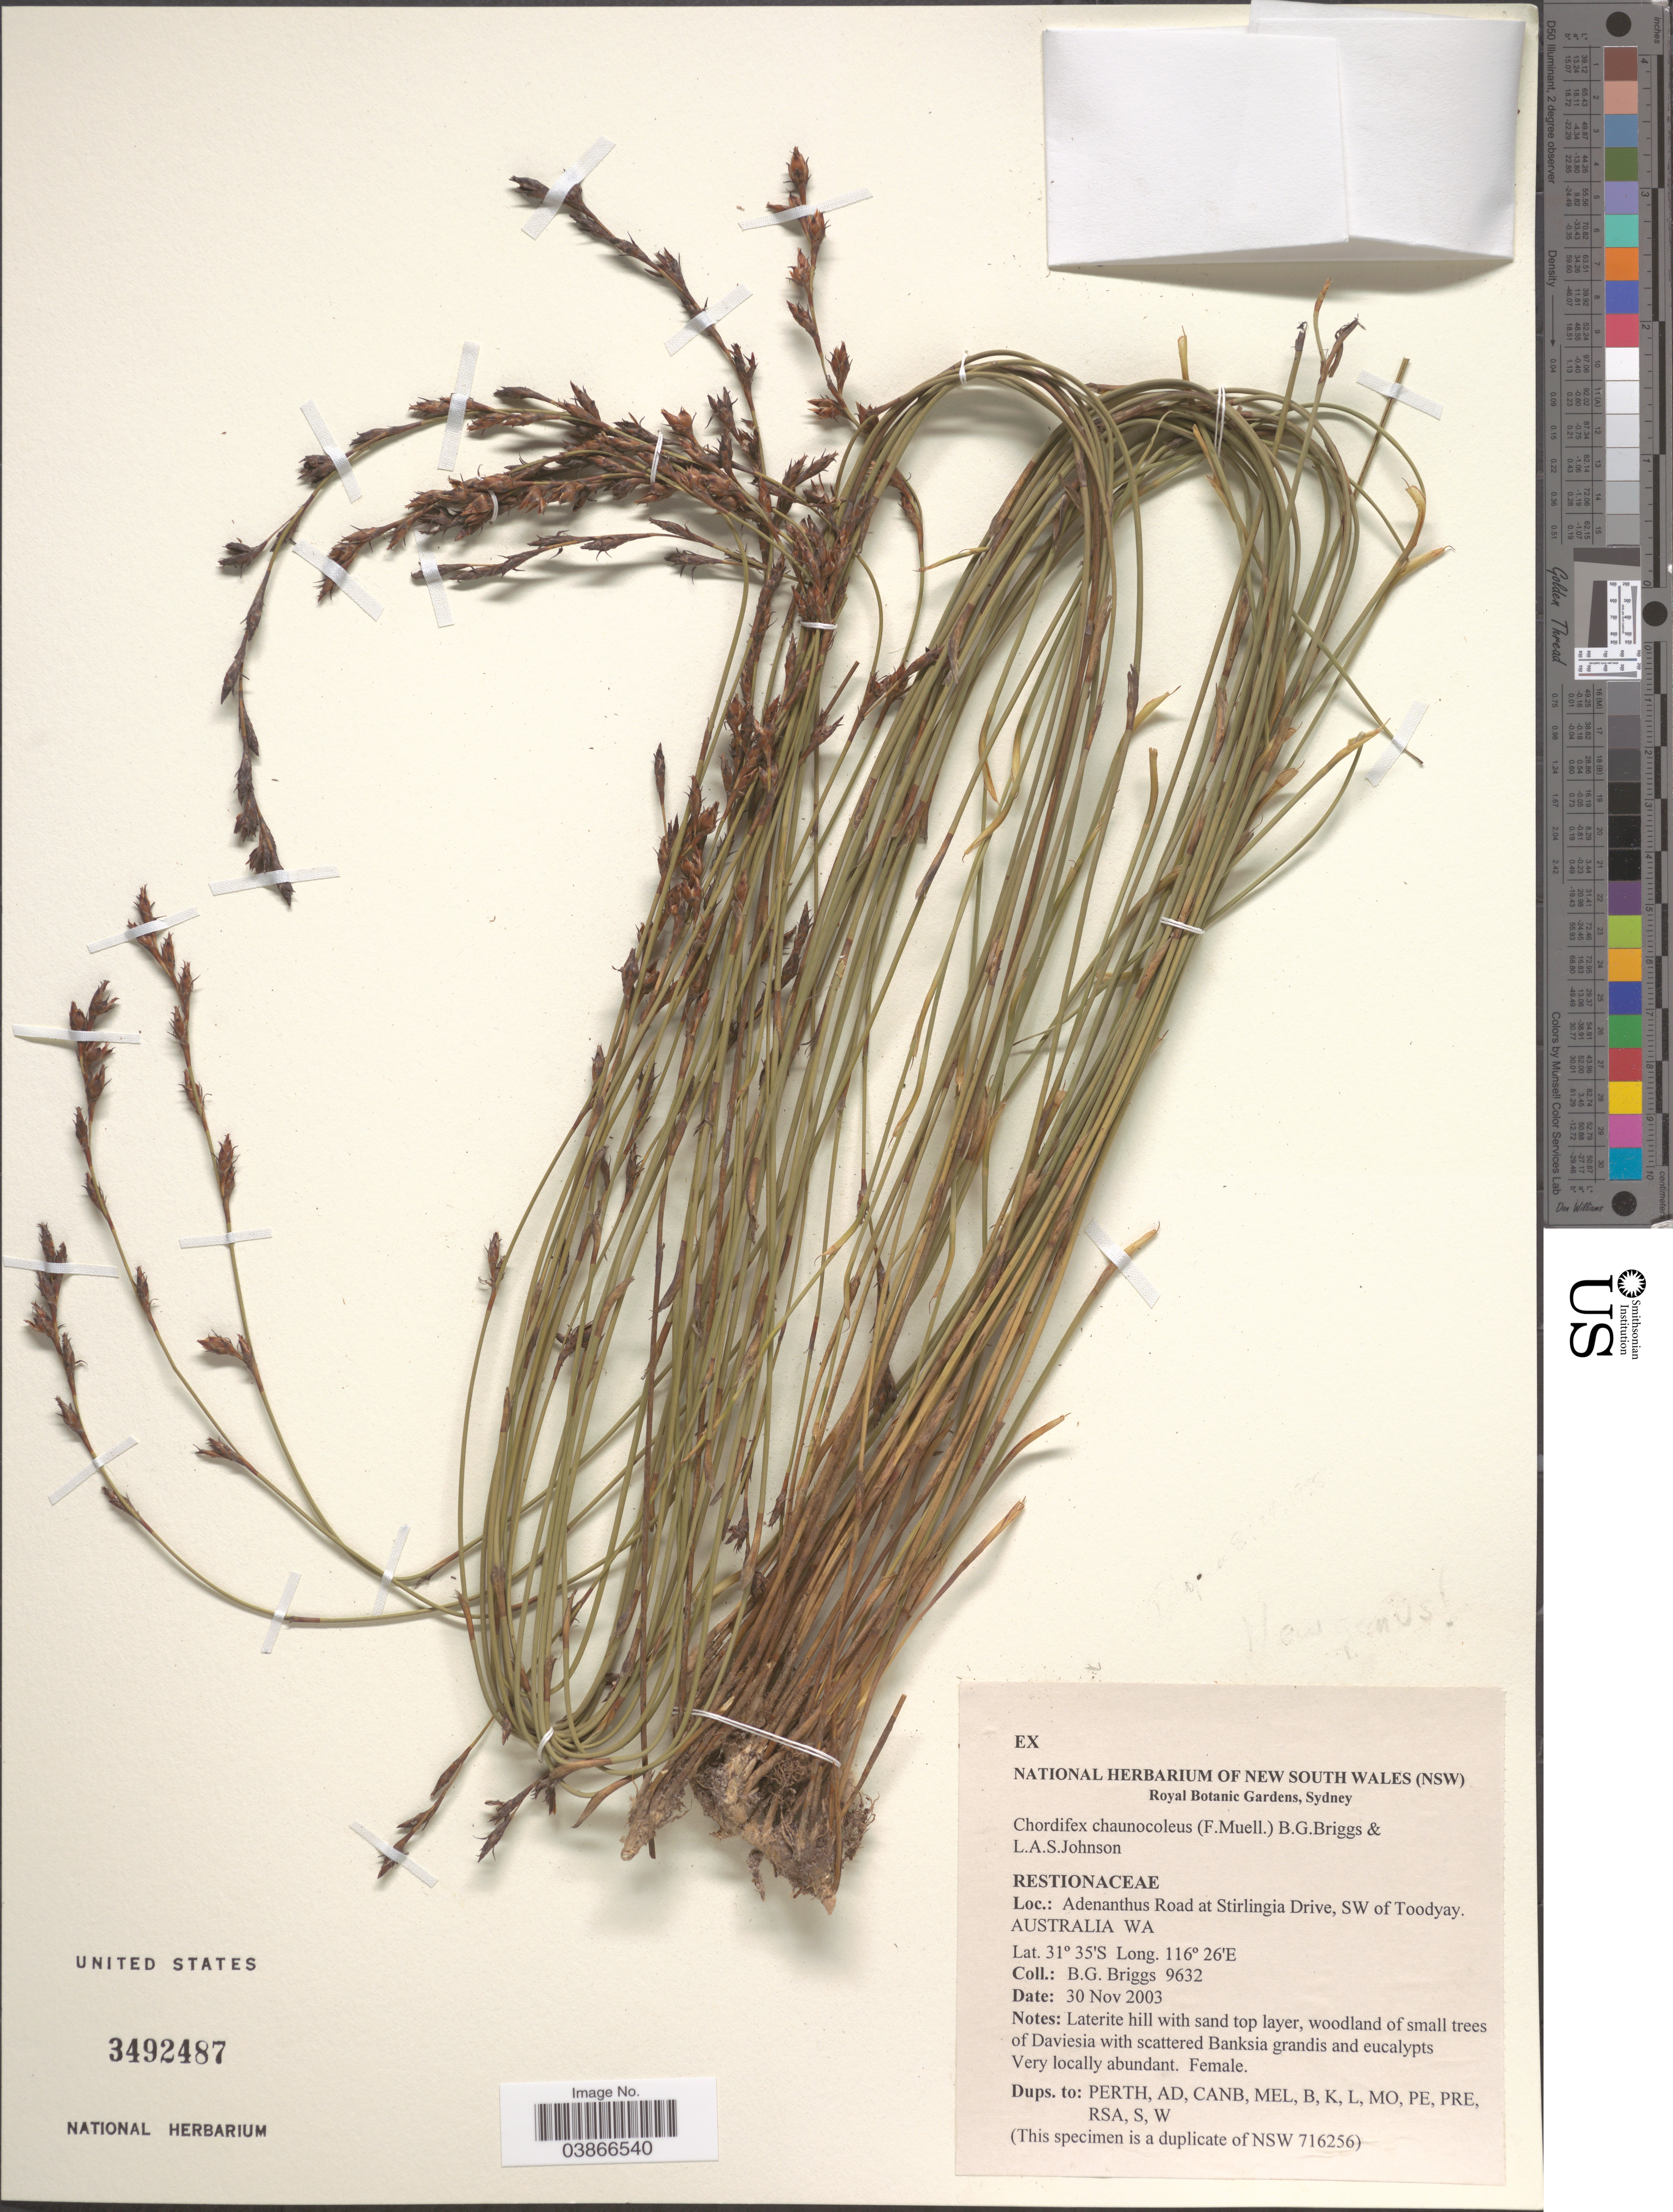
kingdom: Plantae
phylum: Tracheophyta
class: Liliopsida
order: Poales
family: Restionaceae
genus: Restio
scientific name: Restio chaunocoleus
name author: F. Muell.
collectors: B. G. Briggs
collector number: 9632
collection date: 2003-11-30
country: Australia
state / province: Western Australia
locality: Adenanthus Road at Stirlingia Drive, SW of Toodyay.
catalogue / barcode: US 2492487